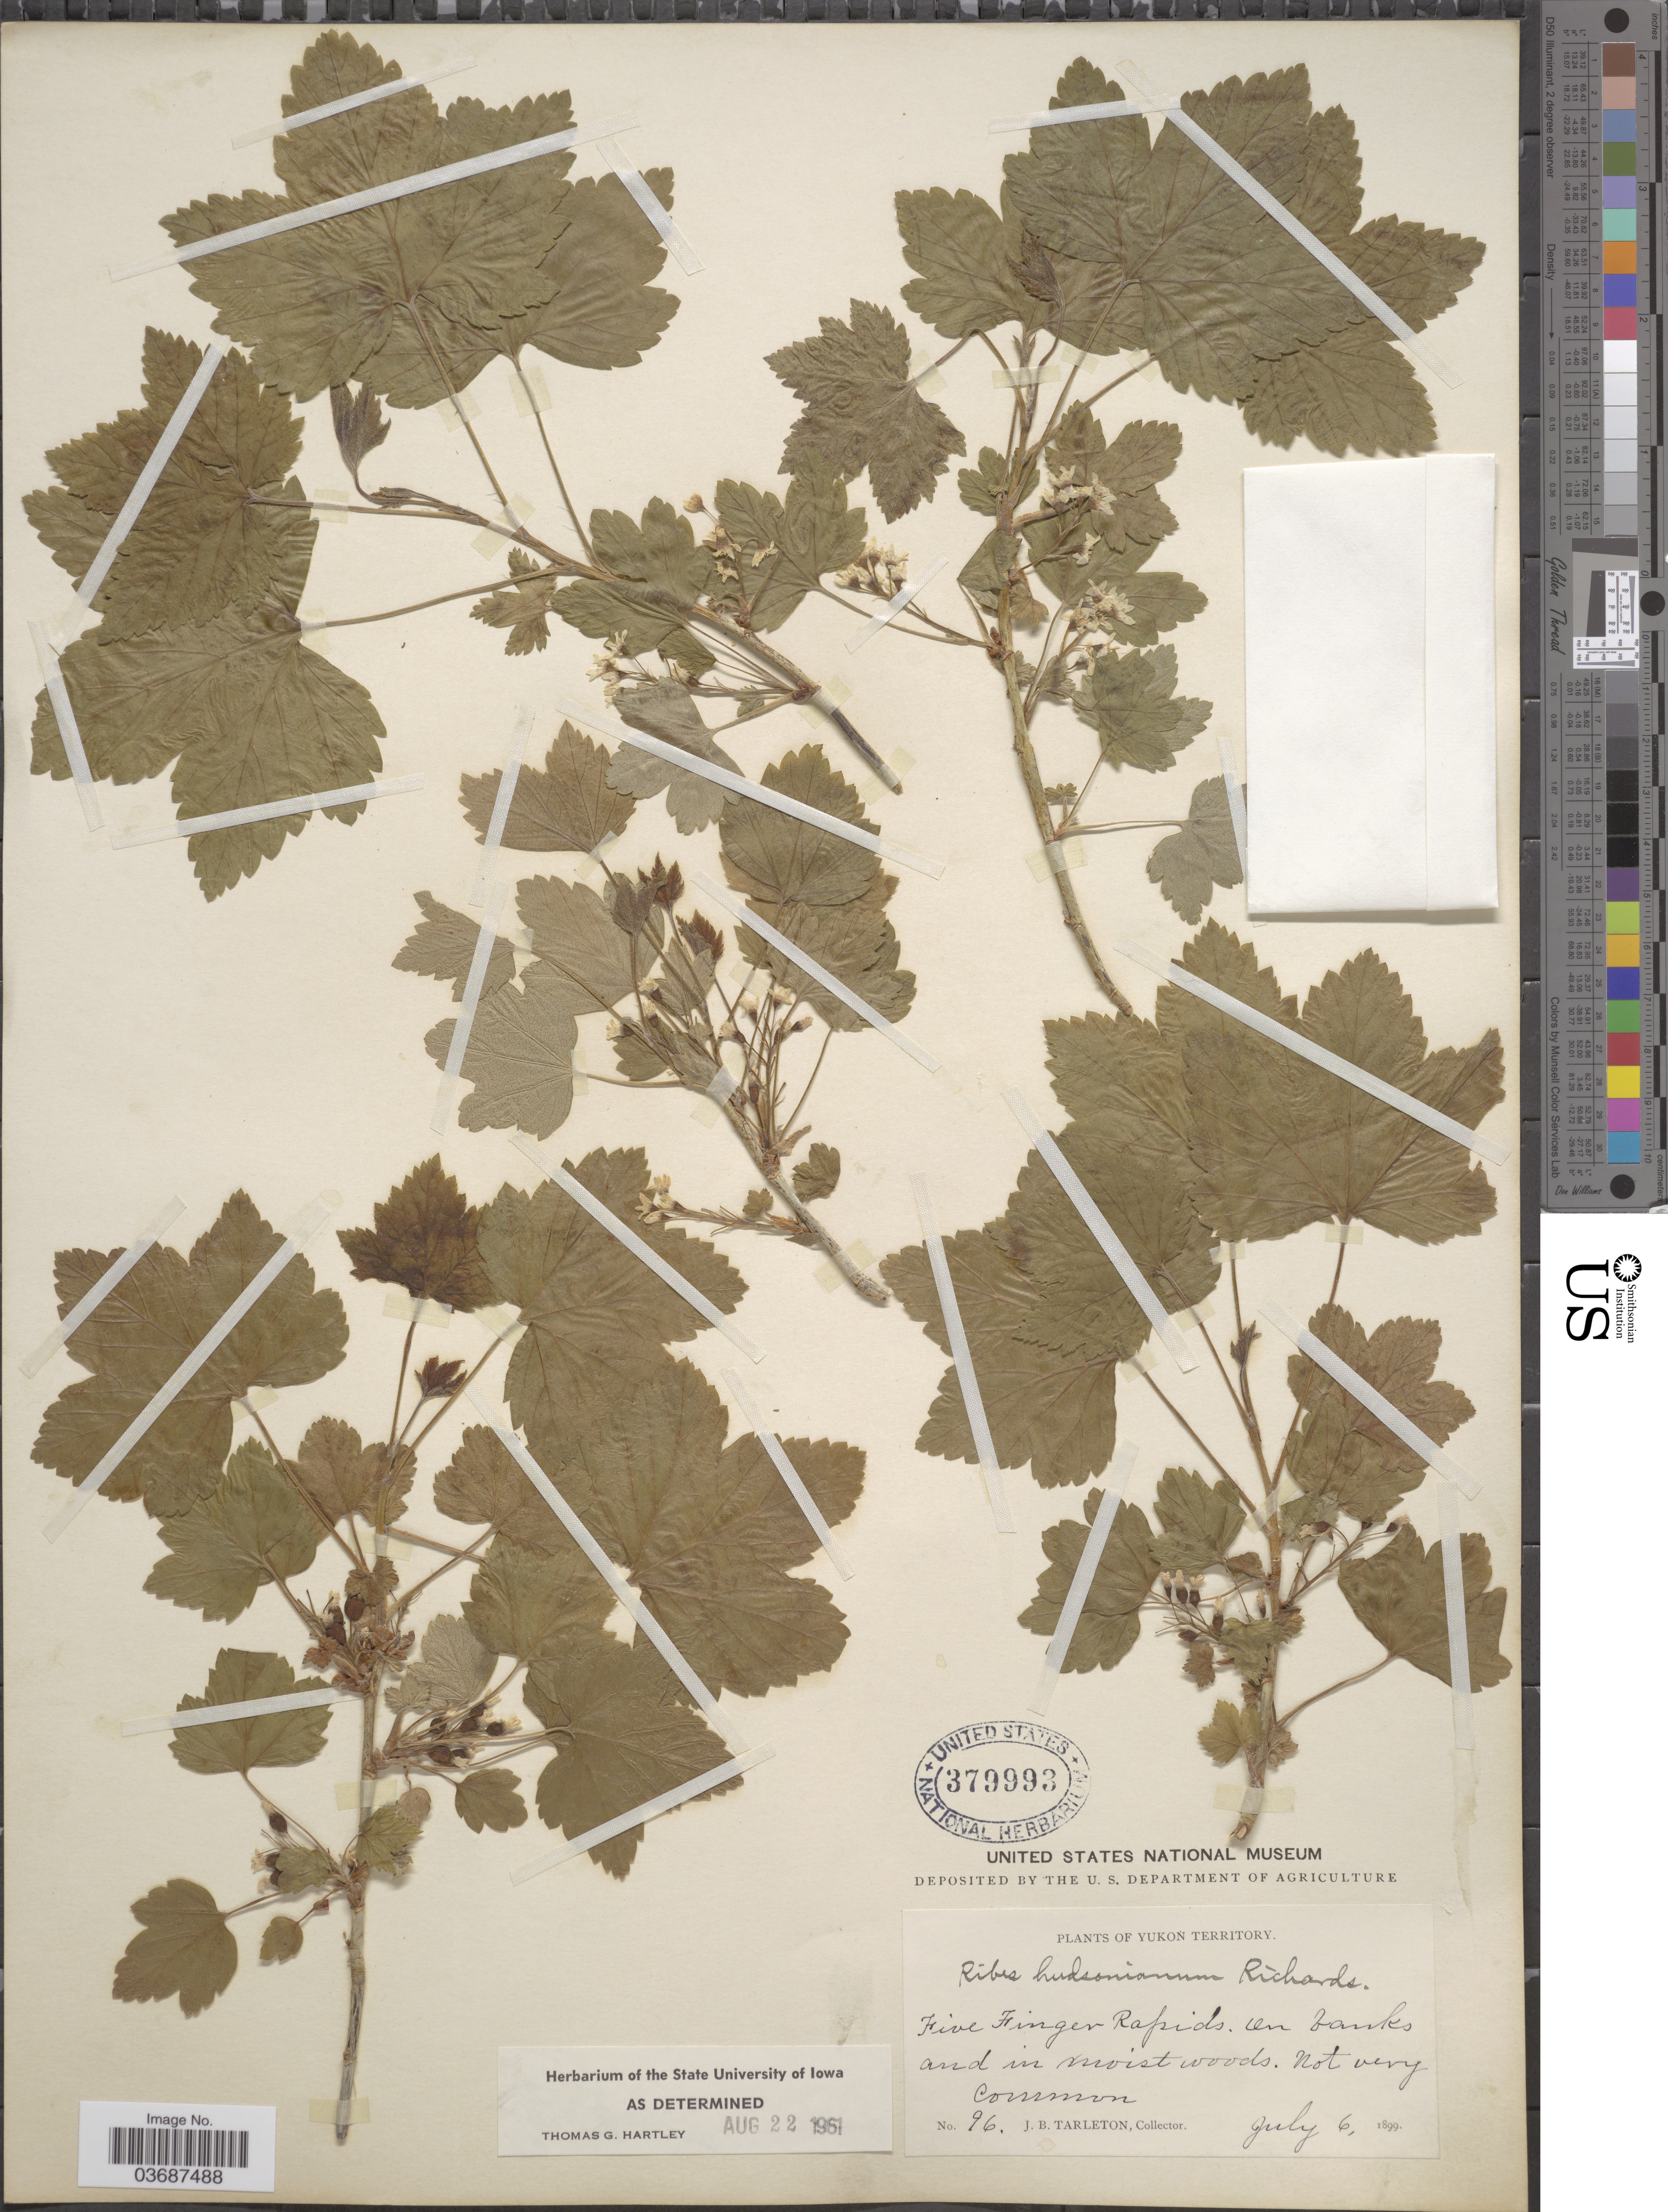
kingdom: Plantae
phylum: Tracheophyta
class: Magnoliopsida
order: Saxifragales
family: Grossulariaceae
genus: Ribes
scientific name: Ribes hudsonianum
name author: Richardson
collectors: J. Tarleton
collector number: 96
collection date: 1899-07-06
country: Canada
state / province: Yukon Territory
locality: Five Finger Rapids.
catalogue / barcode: US 379993